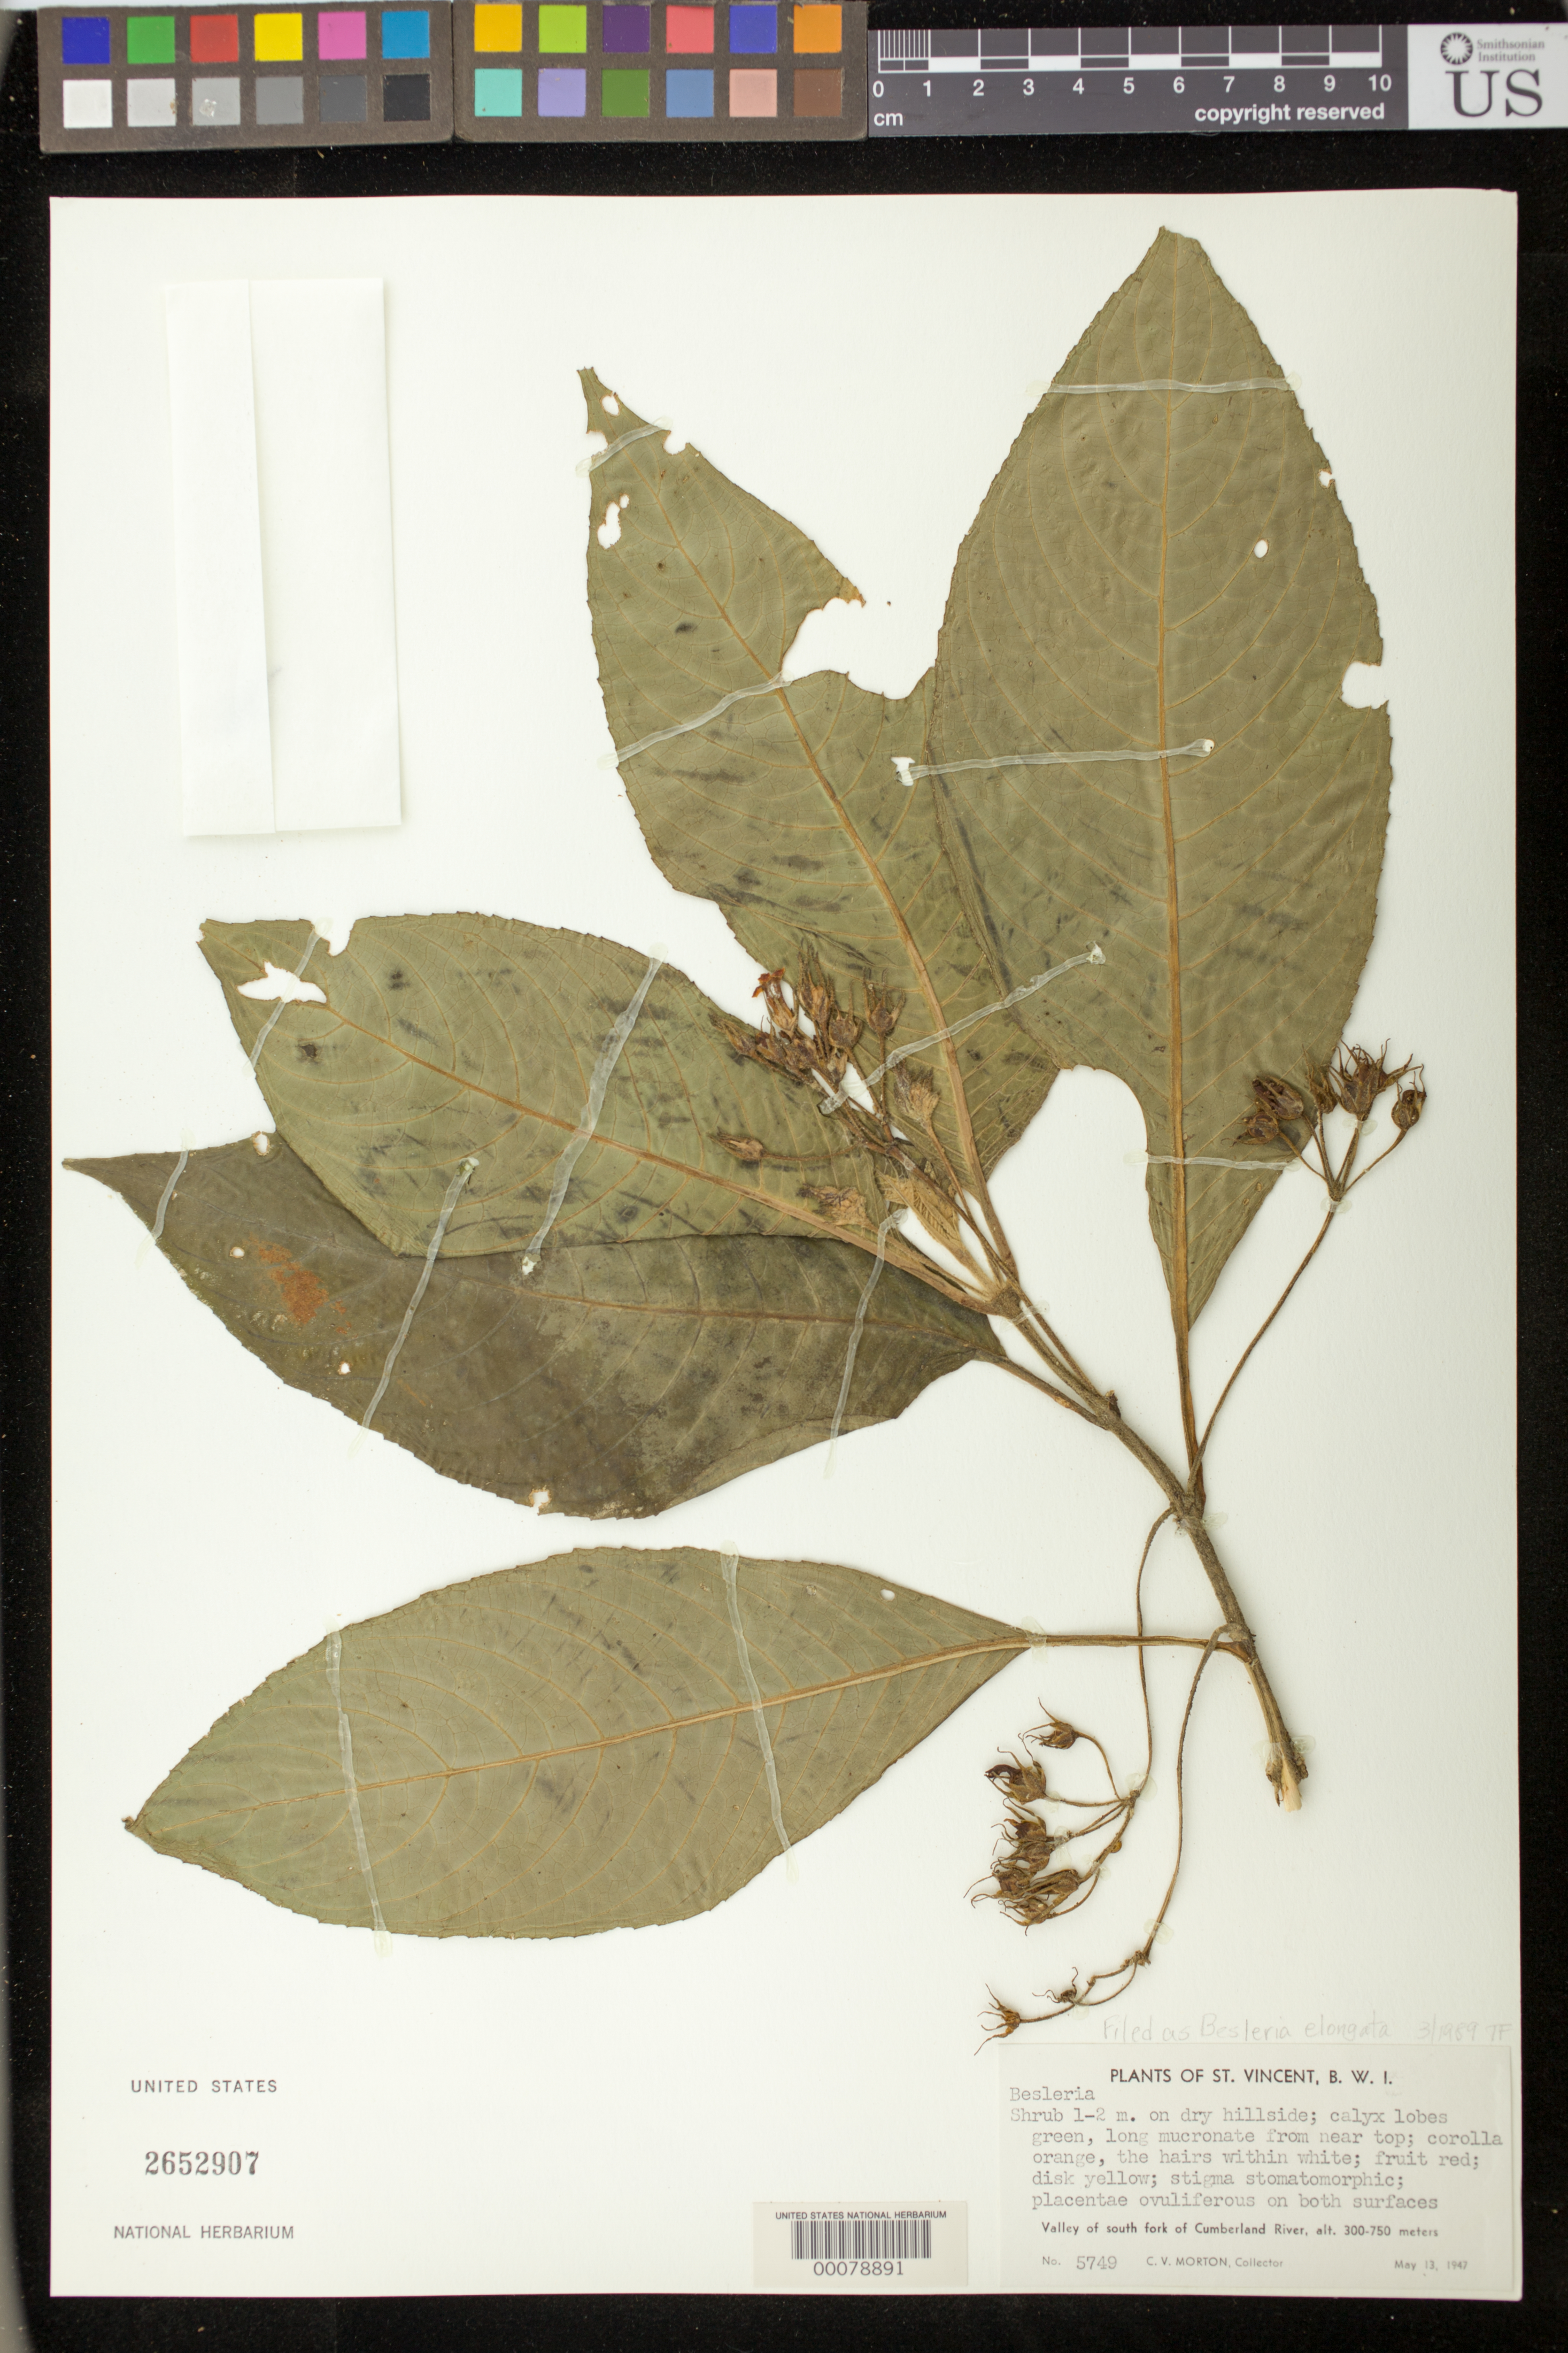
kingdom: Plantae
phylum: Tracheophyta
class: Magnoliopsida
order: Lamiales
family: Gesneriaceae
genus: Besleria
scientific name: Besleria elongata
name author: Urb.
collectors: C. V. Morton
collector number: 5749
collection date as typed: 13 May 1947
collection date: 1947-05-13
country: St. Vincent - Grenadines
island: St. Vincent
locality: Valley of S fork of Cumberland River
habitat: On dry hillside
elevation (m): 300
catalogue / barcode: US 2652907